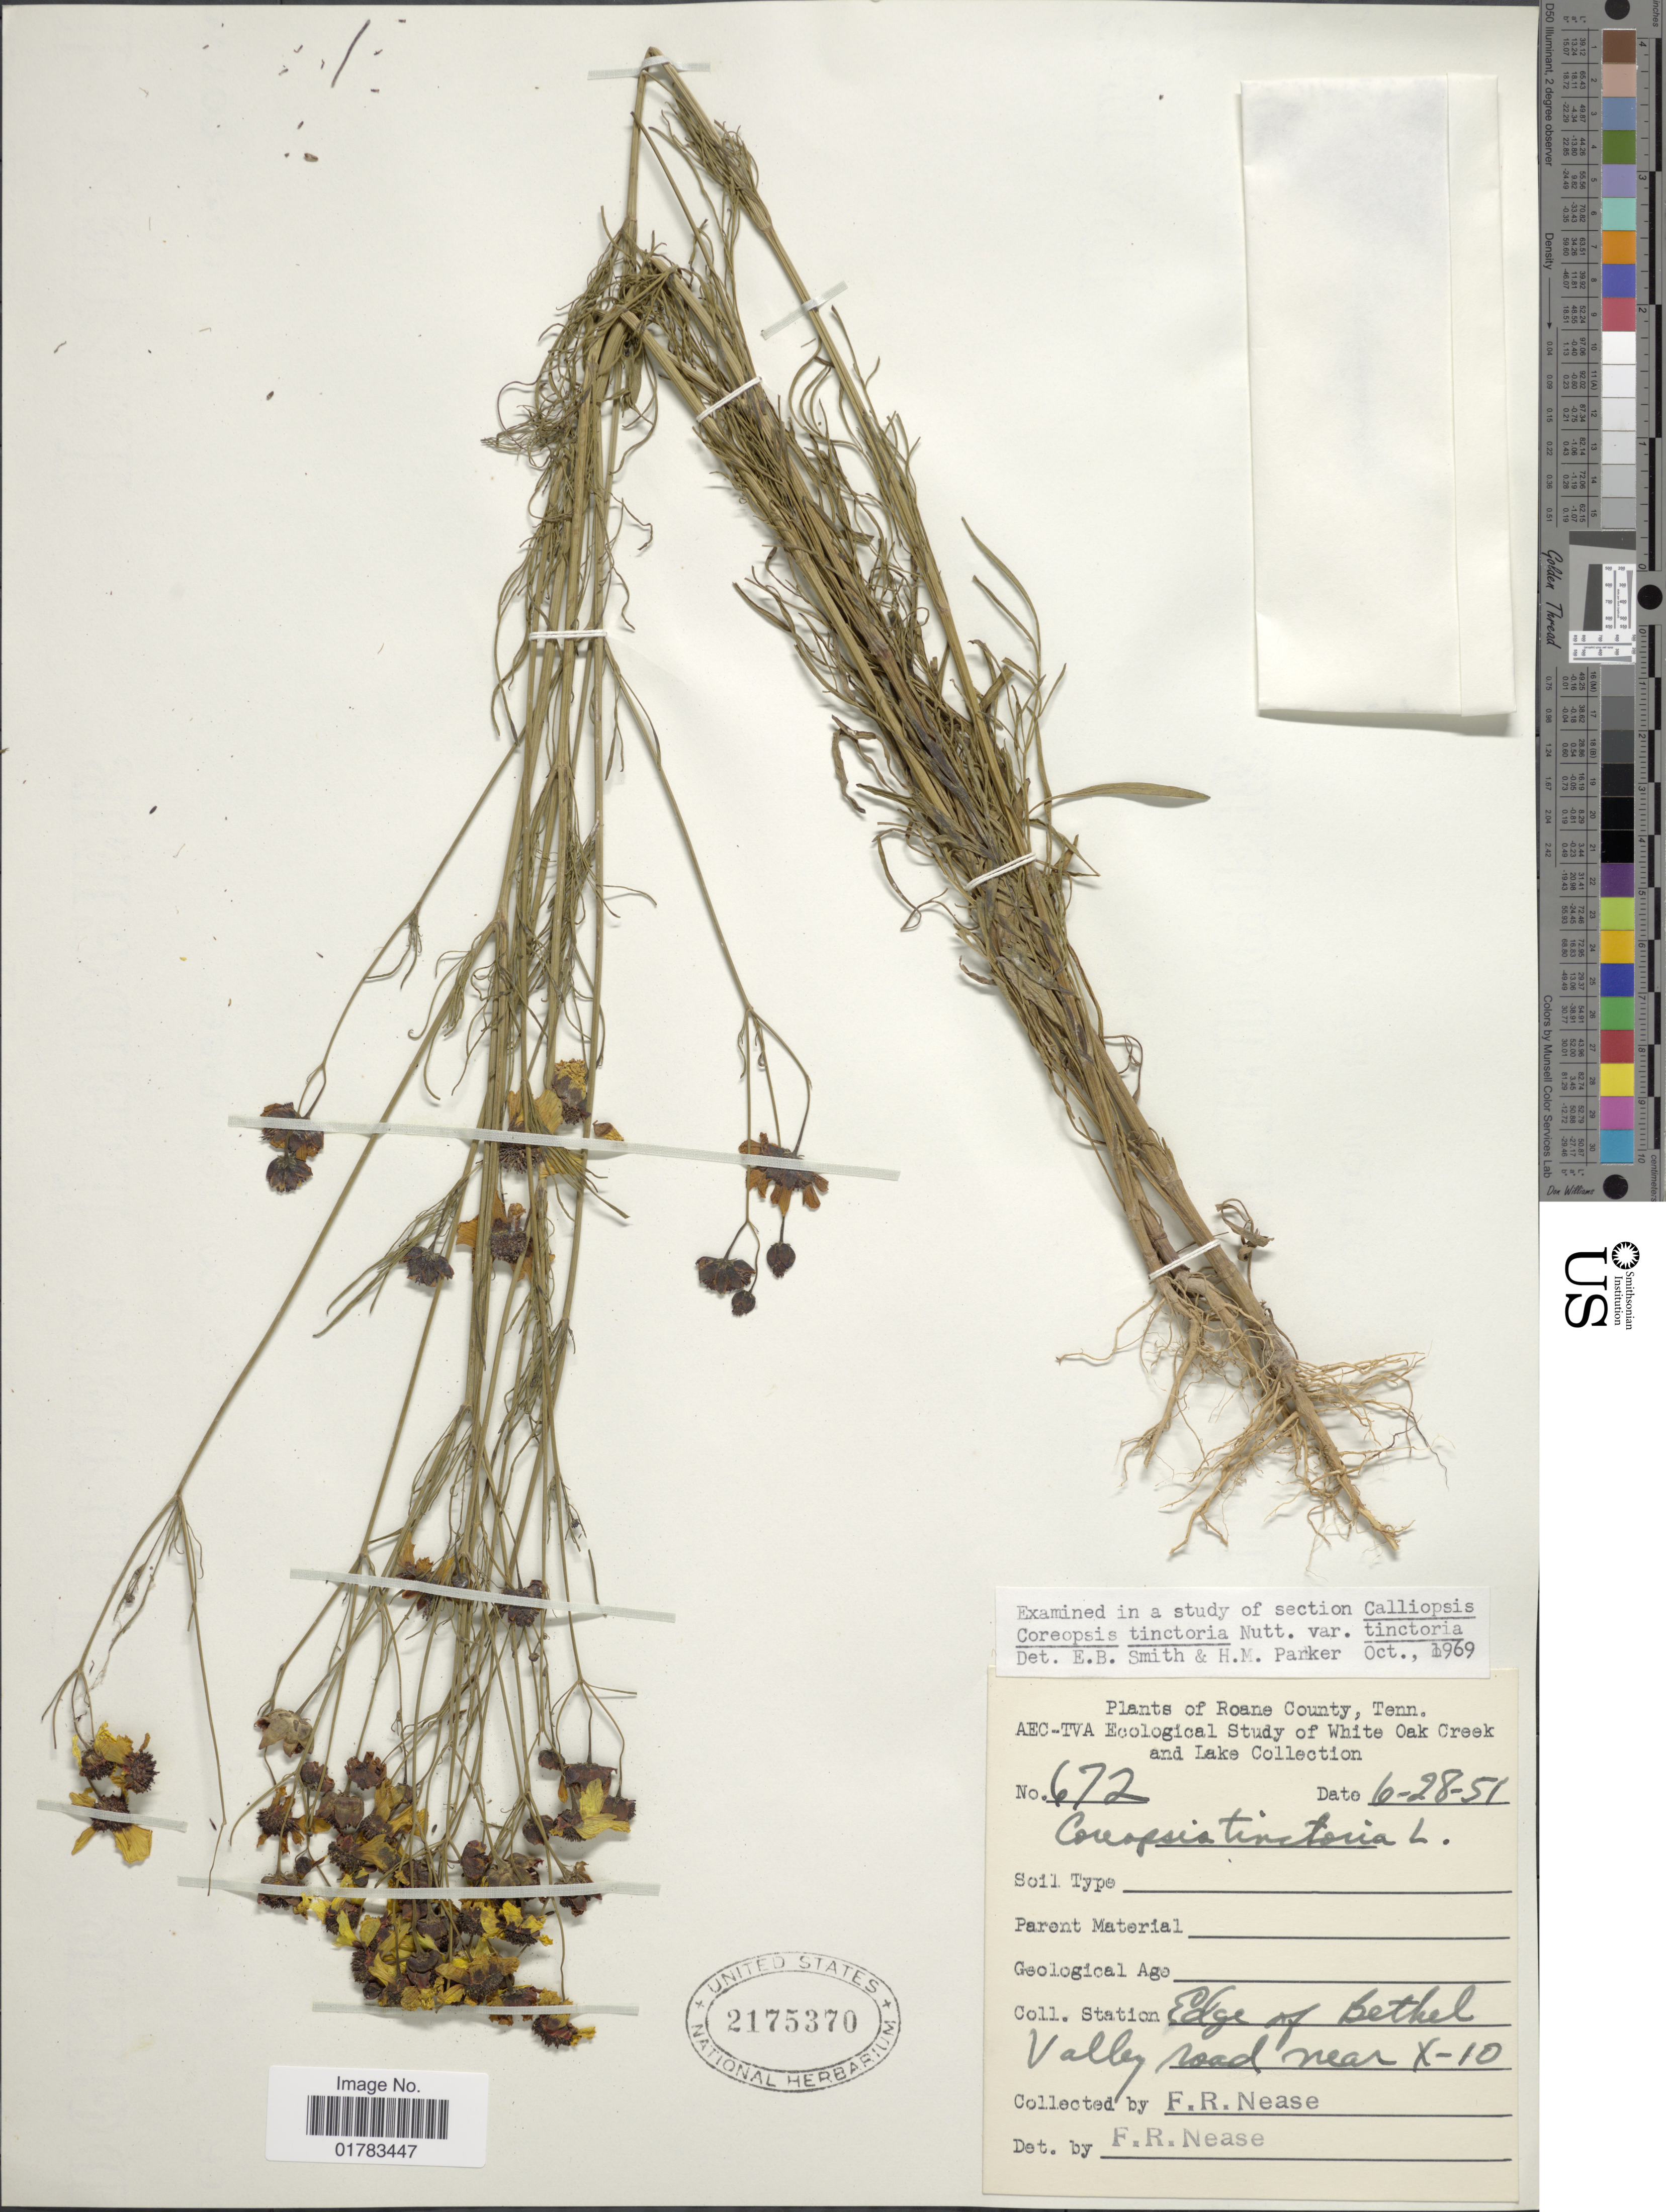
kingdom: Plantae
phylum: Tracheophyta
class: Magnoliopsida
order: Asterales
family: Asteraceae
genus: Coreopsis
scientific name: Coreopsis tinctoria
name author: Nutt.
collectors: F. Nease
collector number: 672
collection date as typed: Transcribed d/m/y: 28/6/51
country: United States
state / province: Tennessee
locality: Roane County, edge Bethel Valley road near X-10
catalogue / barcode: US 2175370